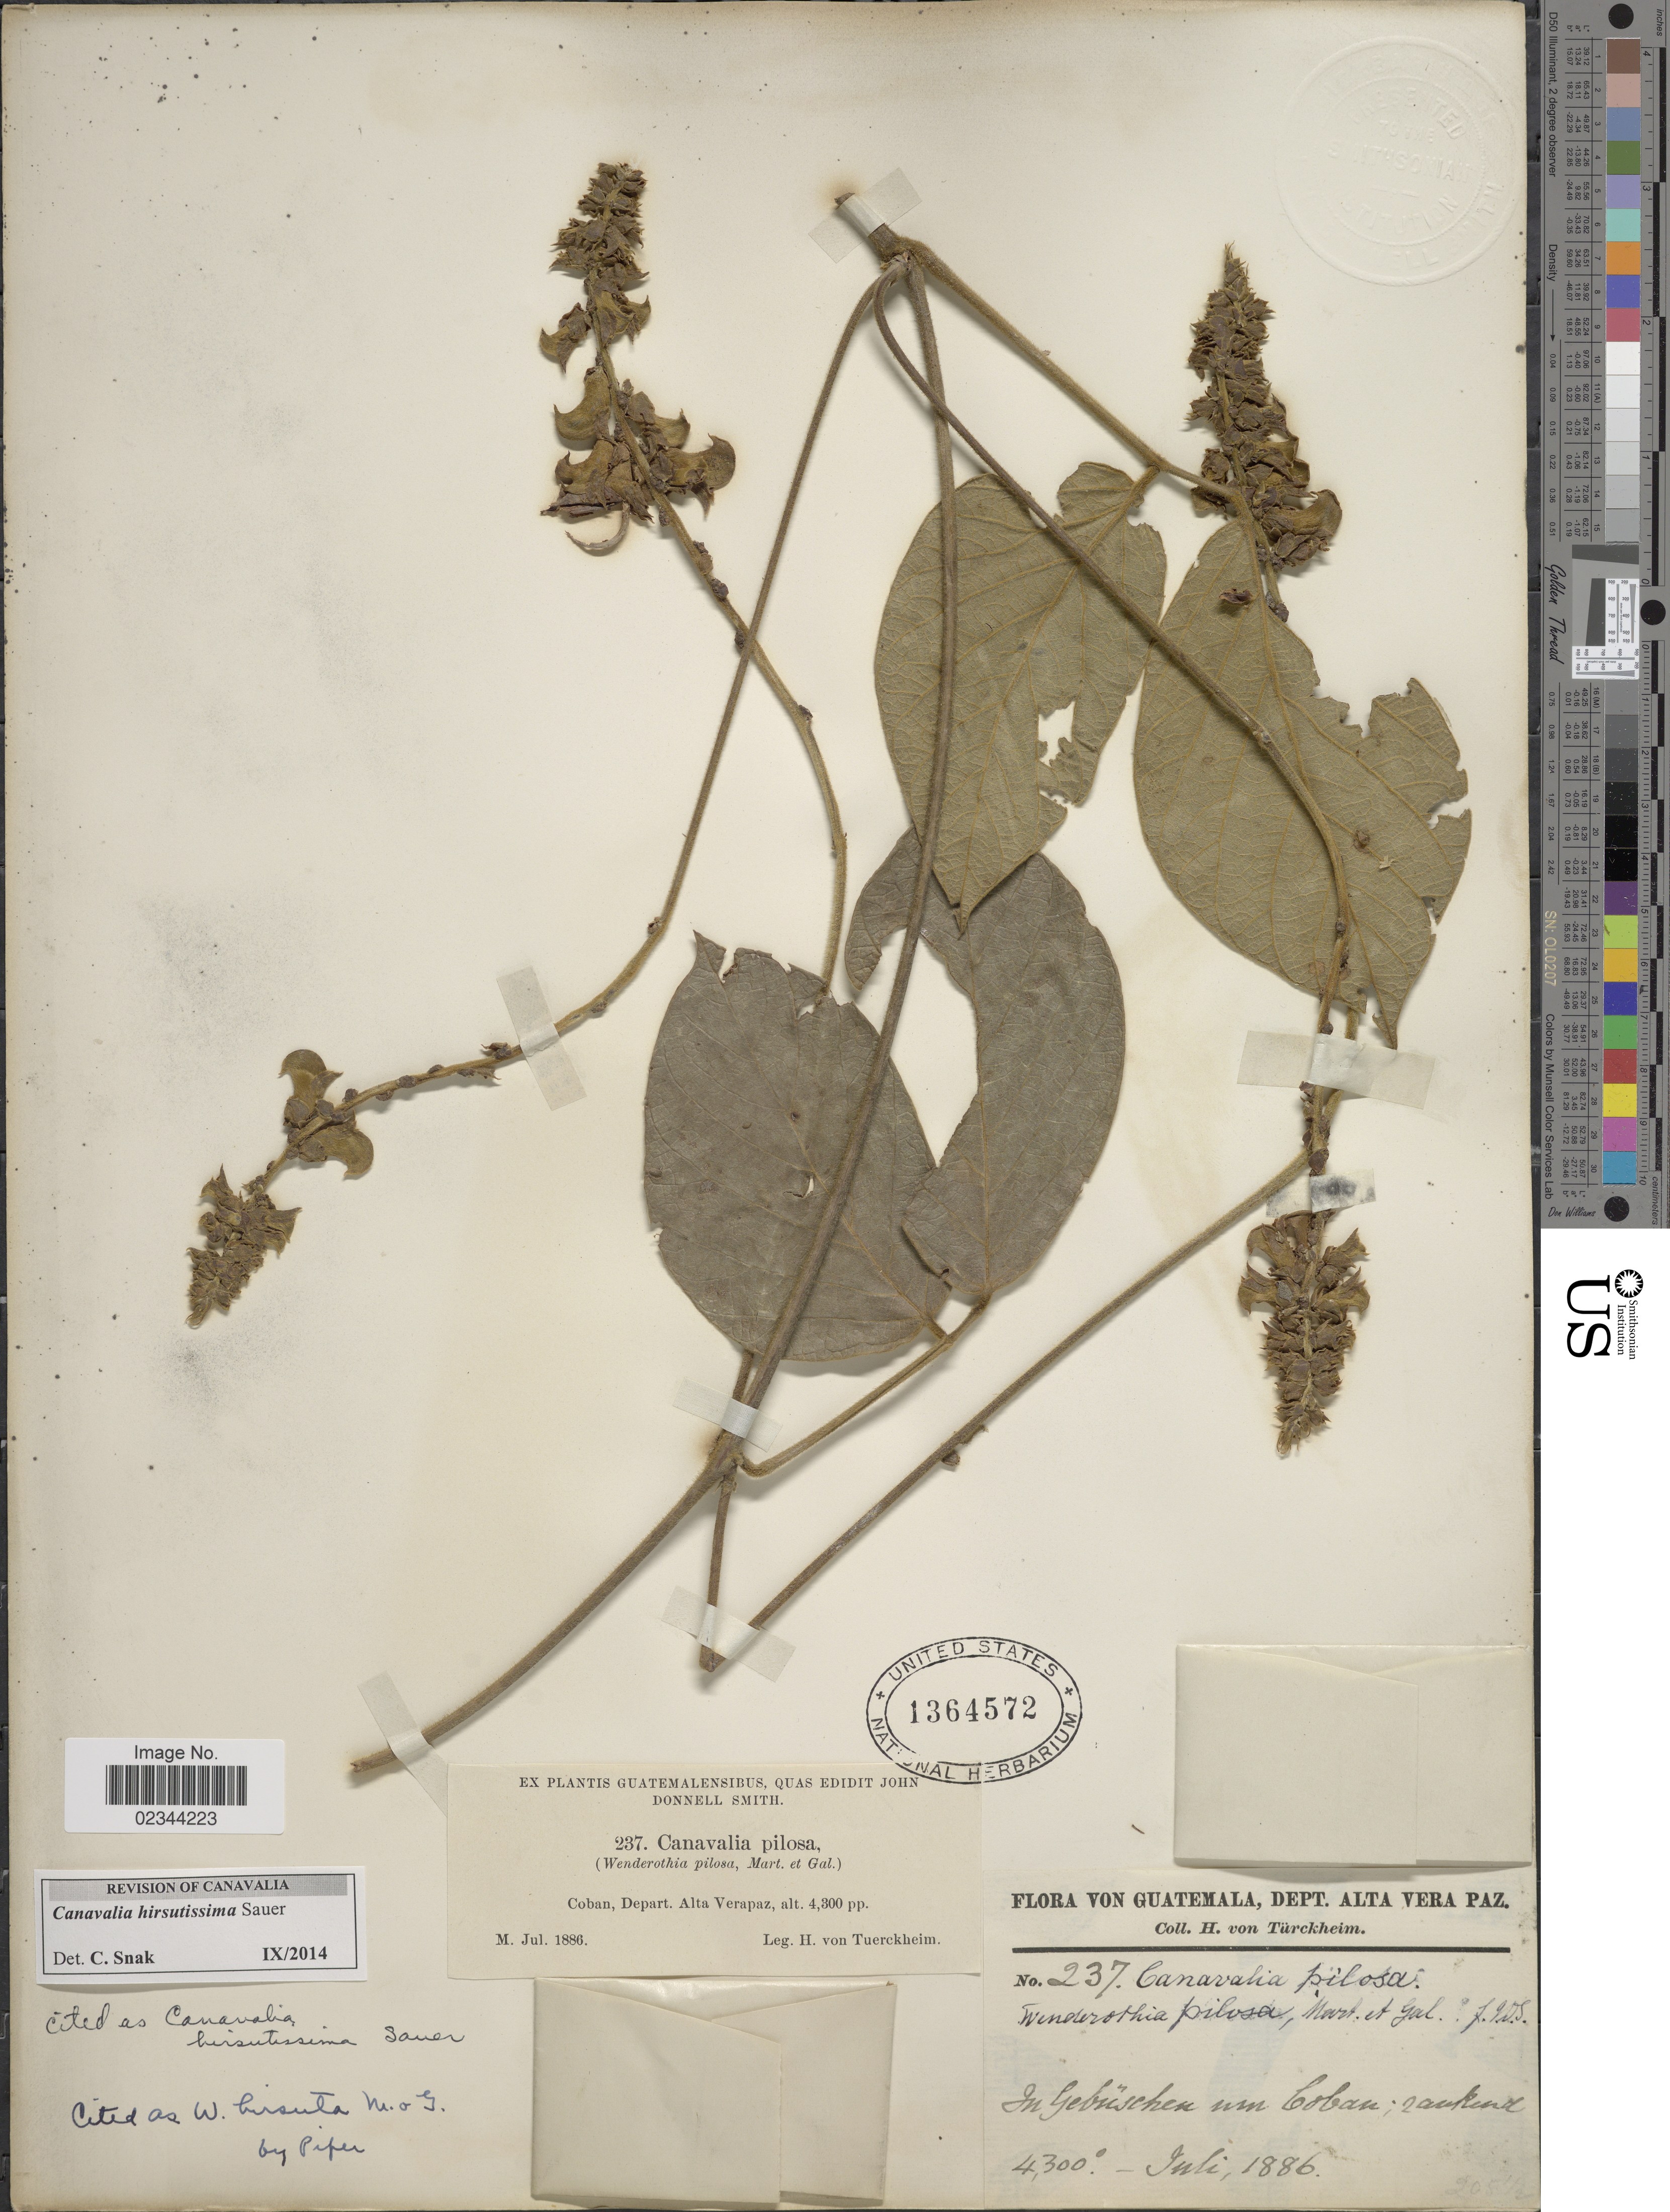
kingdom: Plantae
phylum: Tracheophyta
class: Magnoliopsida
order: Fabales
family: Fabaceae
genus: Canavalia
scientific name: Canavalia hirsutissima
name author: Sauer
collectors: H. von Türckheim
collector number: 237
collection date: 1886-07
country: Guatemala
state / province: Alta Verapaz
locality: Coban, Depart. Alta Verapaz.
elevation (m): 1311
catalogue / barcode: US 1364572